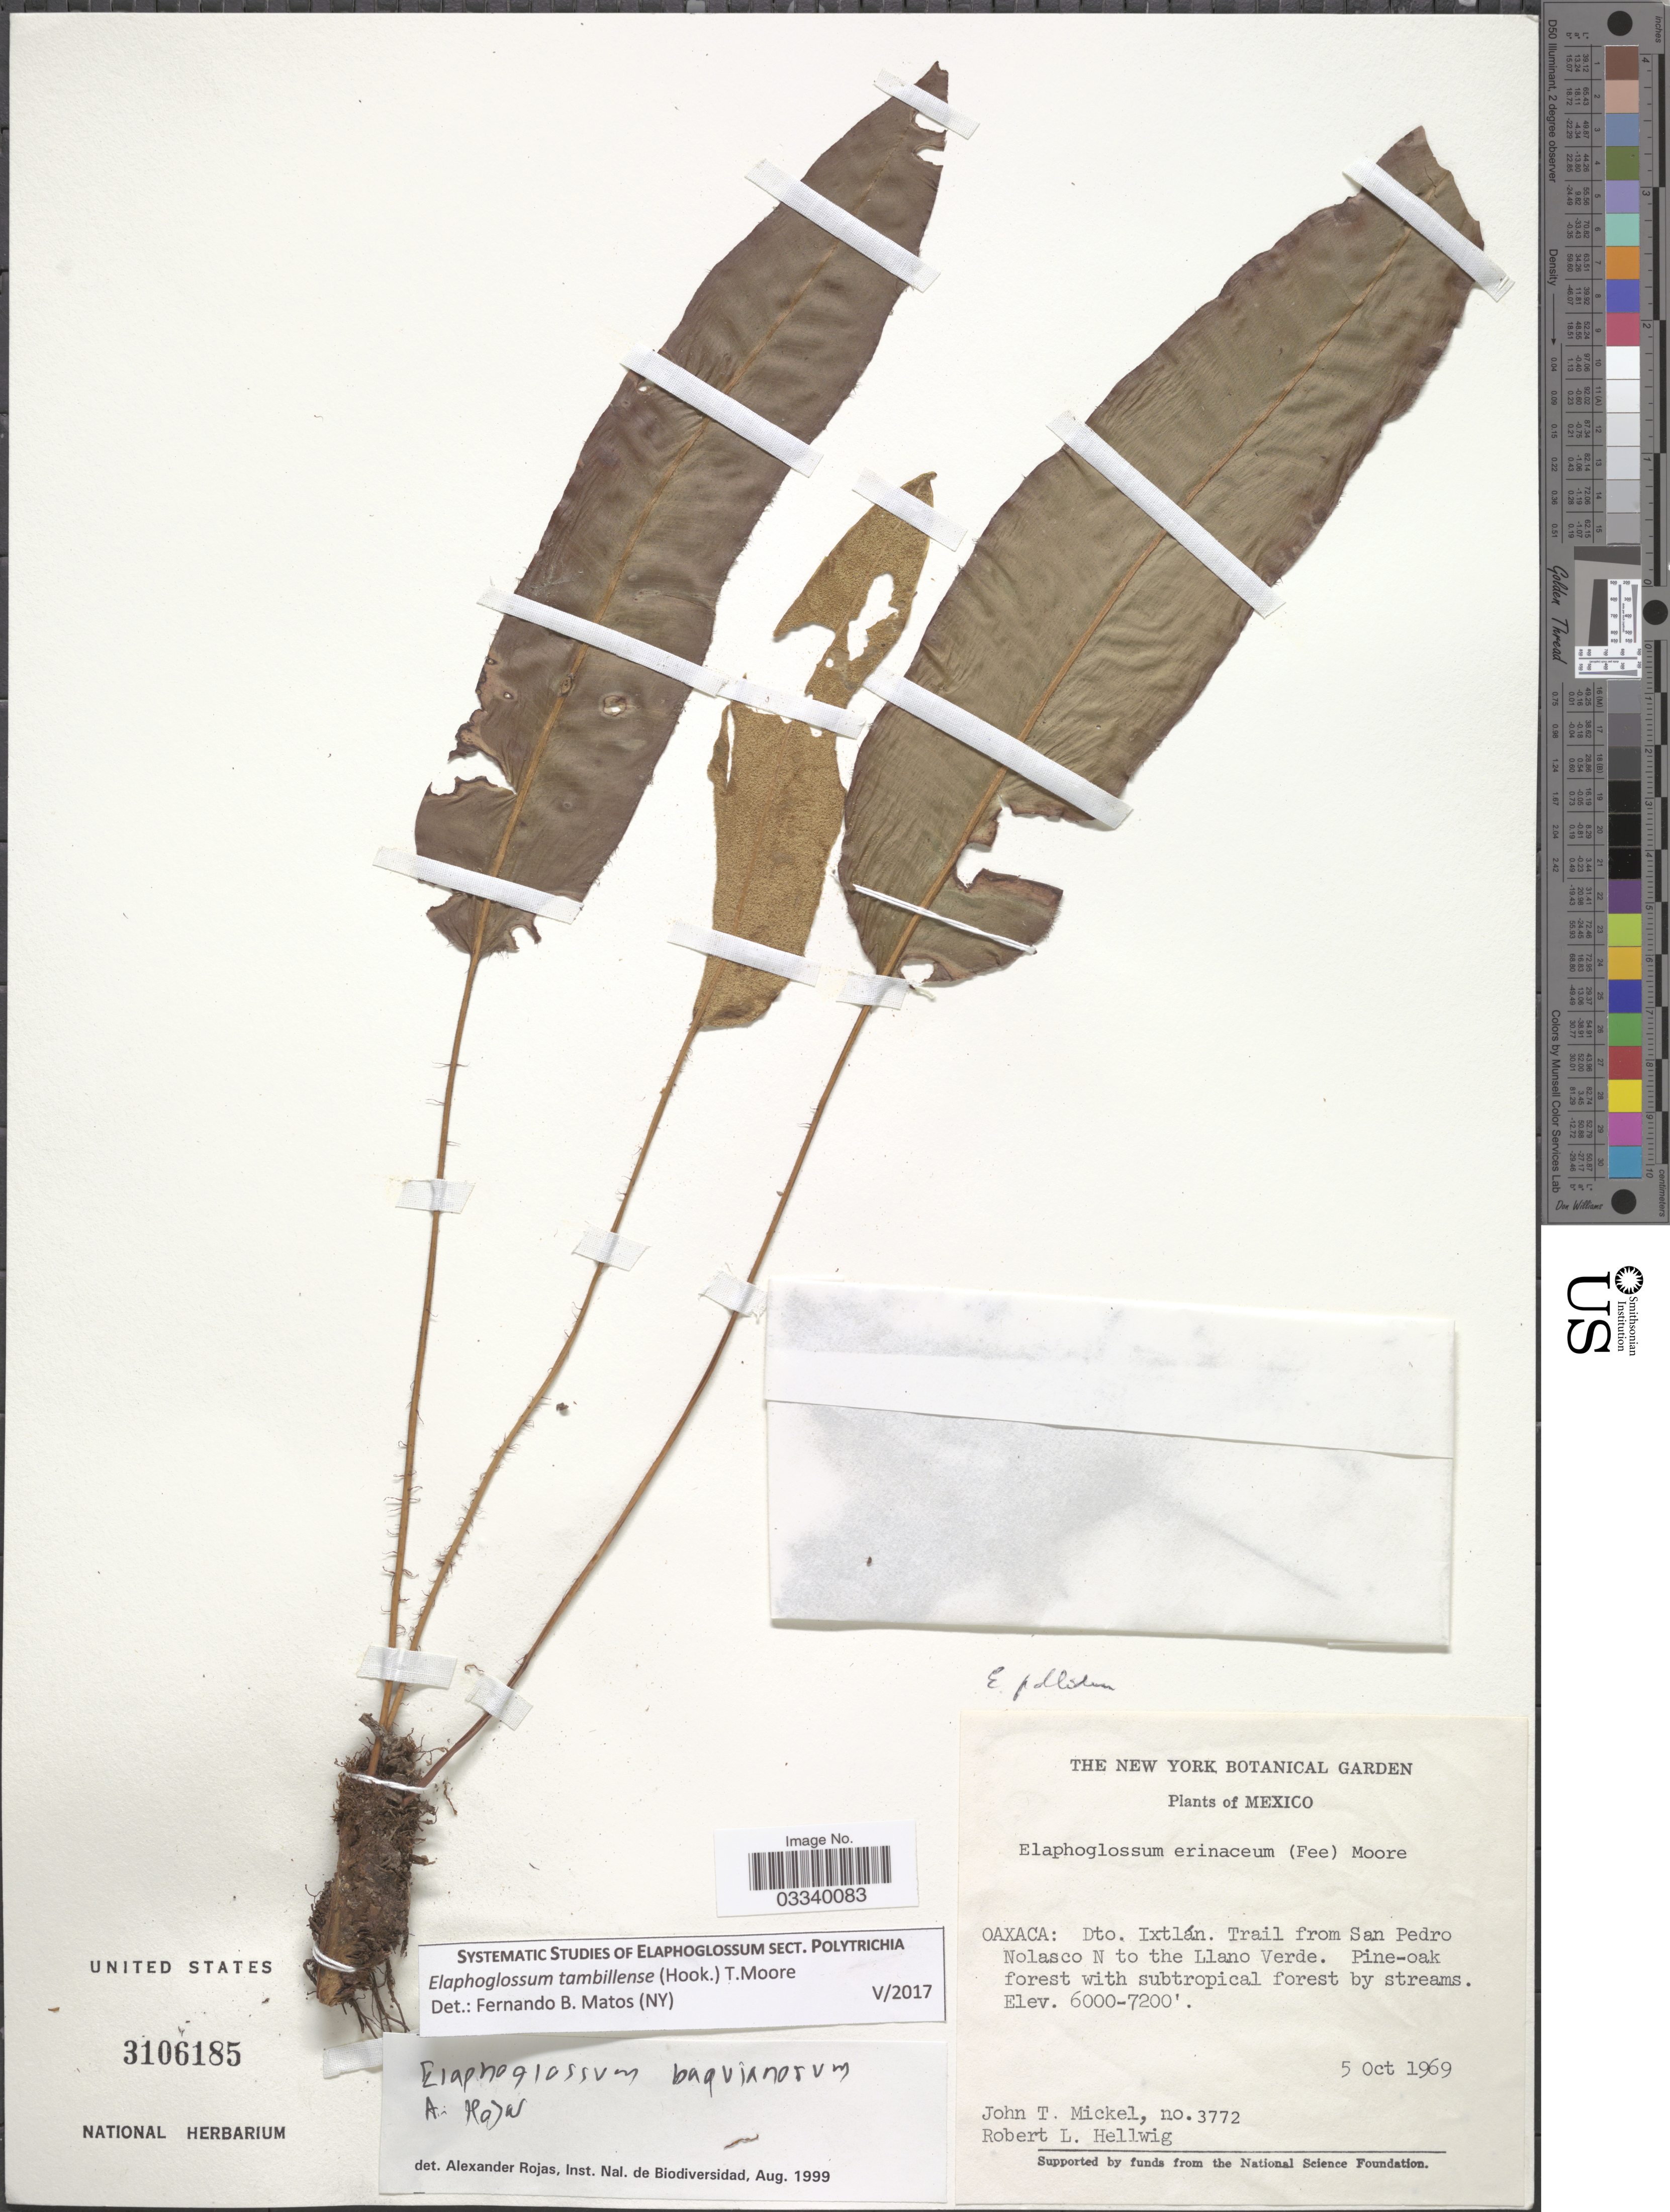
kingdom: Plantae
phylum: Tracheophyta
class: Polypodiopsida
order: Polypodiales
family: Dryopteridaceae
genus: Elaphoglossum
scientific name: Elaphoglossum tambillense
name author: (Hook.) T. Moore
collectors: J. T. Mickel & R. Hellwig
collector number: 3772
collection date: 1969-10-05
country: Mexico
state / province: Oaxaca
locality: Dto. Ixtlán. Trail from San Pedro Nolasco N to the Llano Verde.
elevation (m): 1829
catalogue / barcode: US 3106185